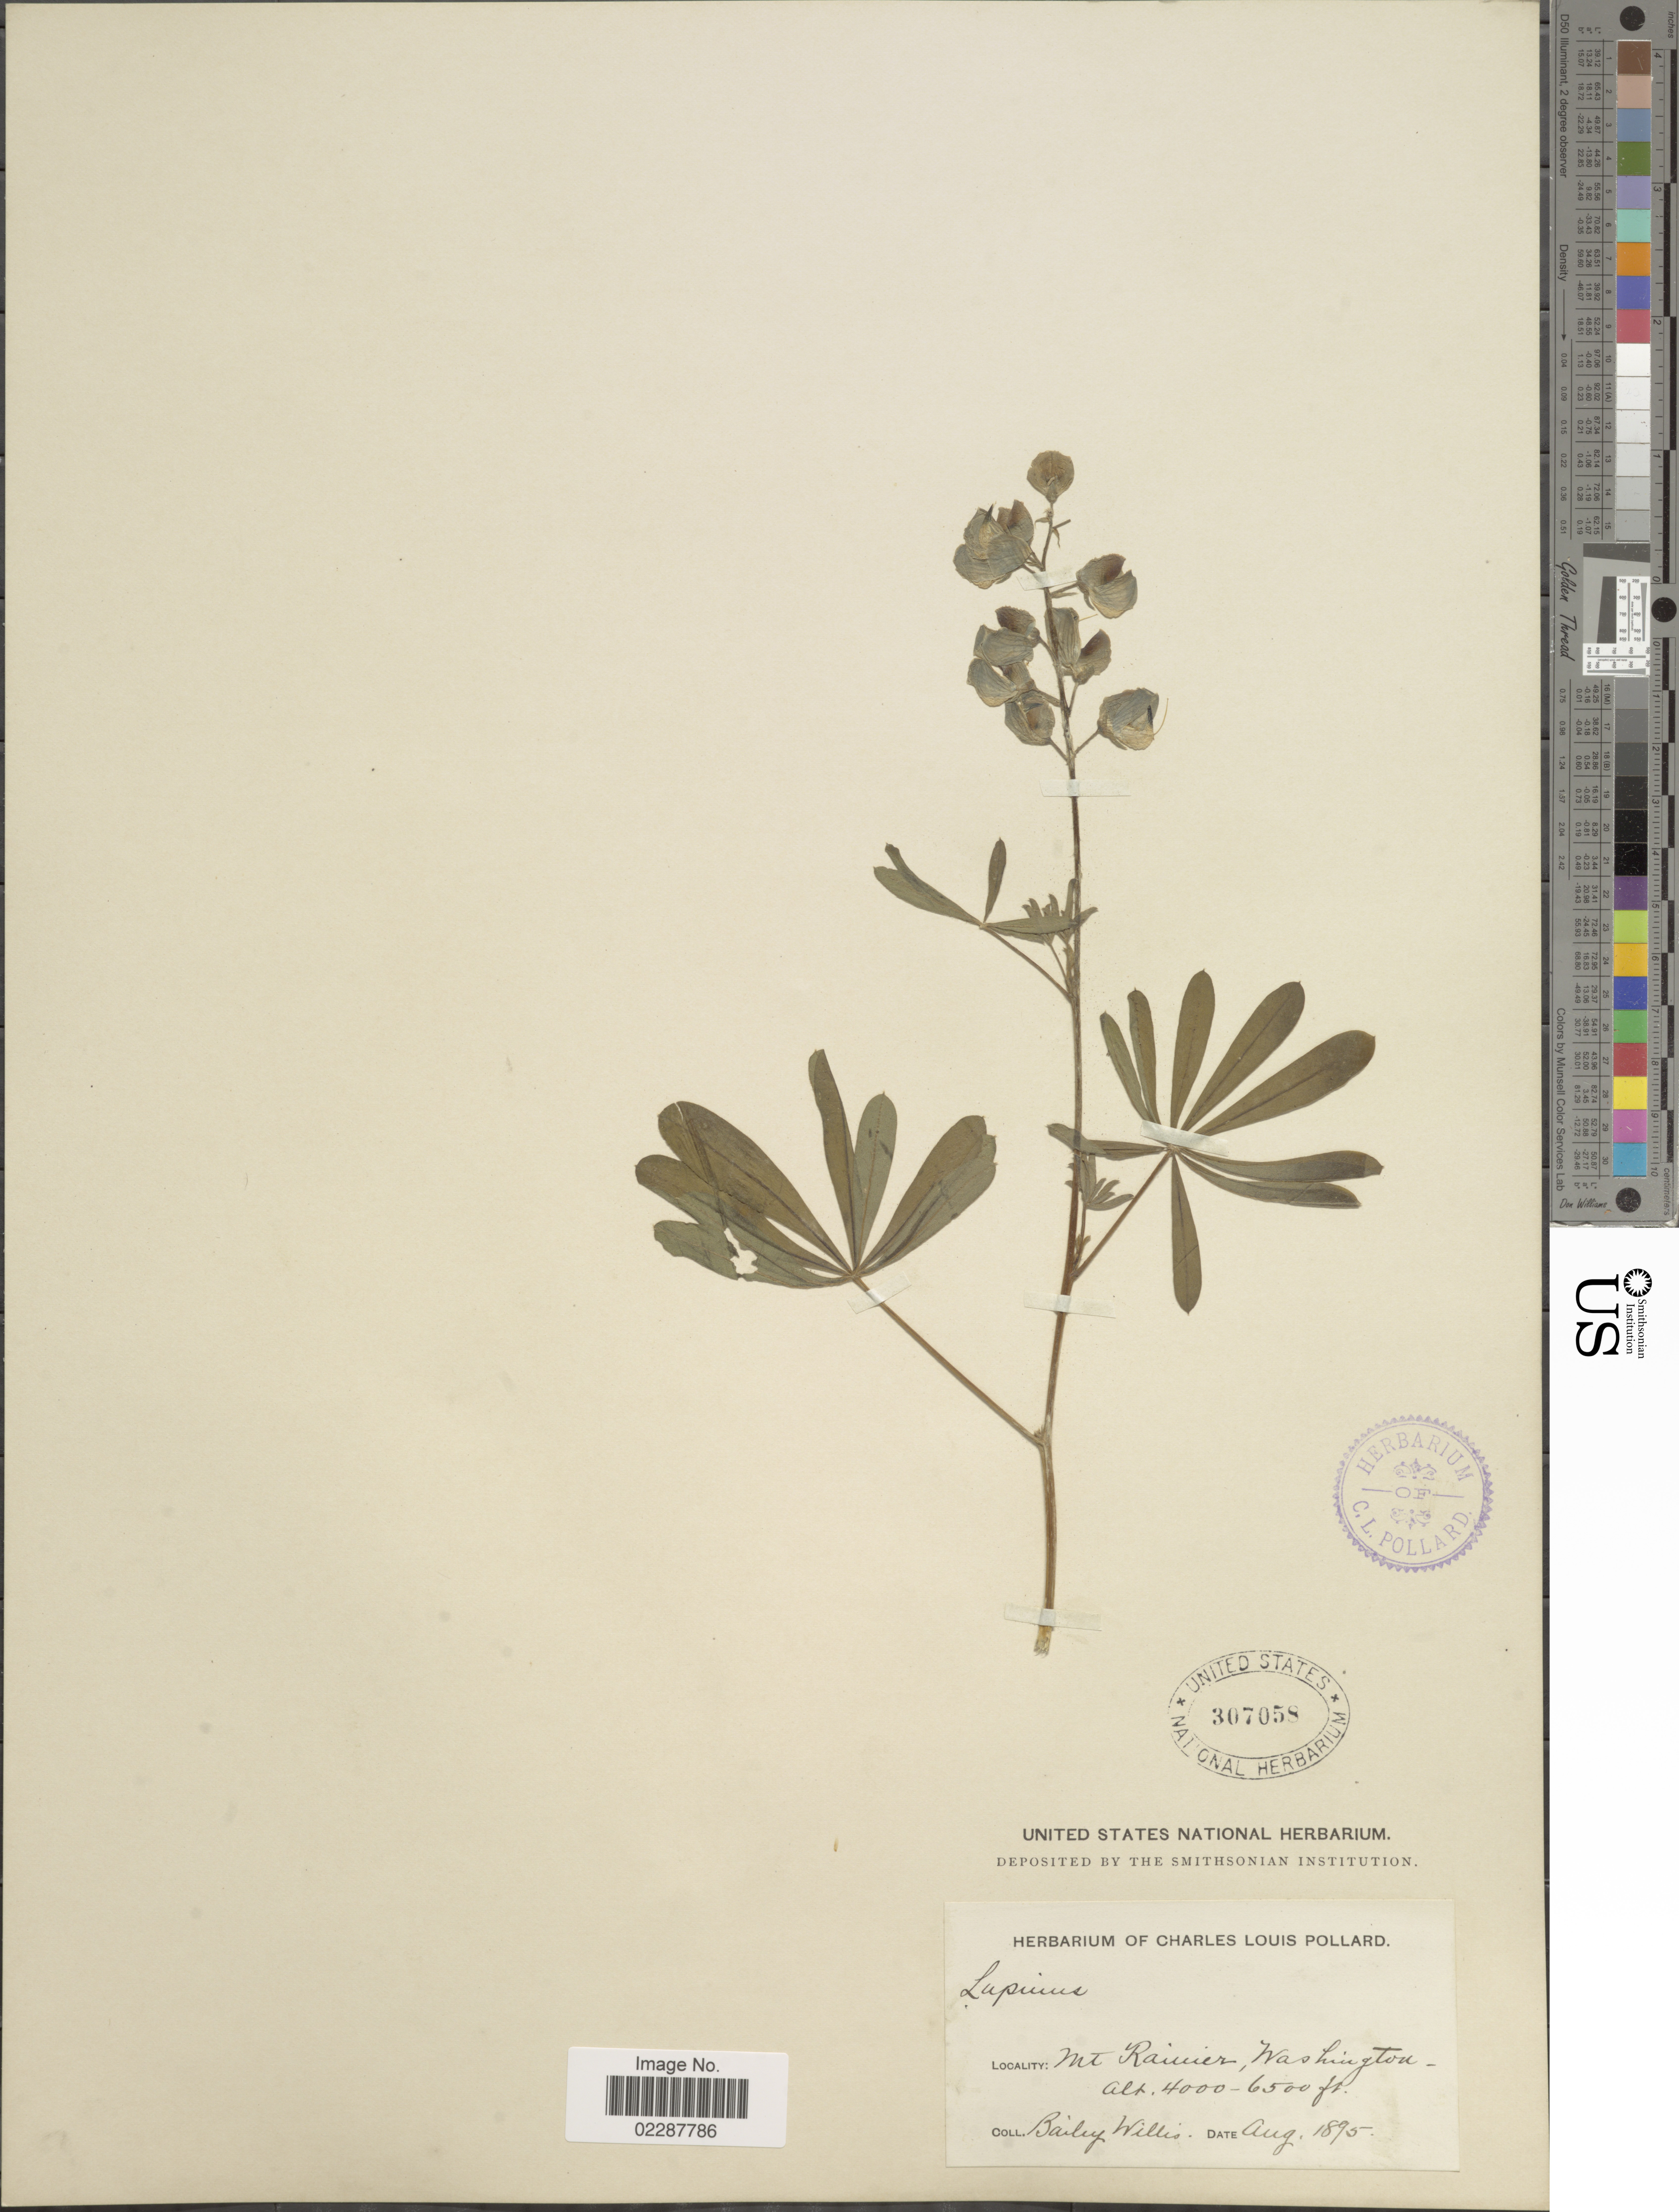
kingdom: Plantae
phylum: Tracheophyta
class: Magnoliopsida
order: Fabales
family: Fabaceae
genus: Lupinus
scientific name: Lupinus subalpinus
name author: Piper & B.L. Rob.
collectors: B. Willis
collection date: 1895-08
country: United States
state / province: Washington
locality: Mt. Rainier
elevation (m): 1219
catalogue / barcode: US 307058